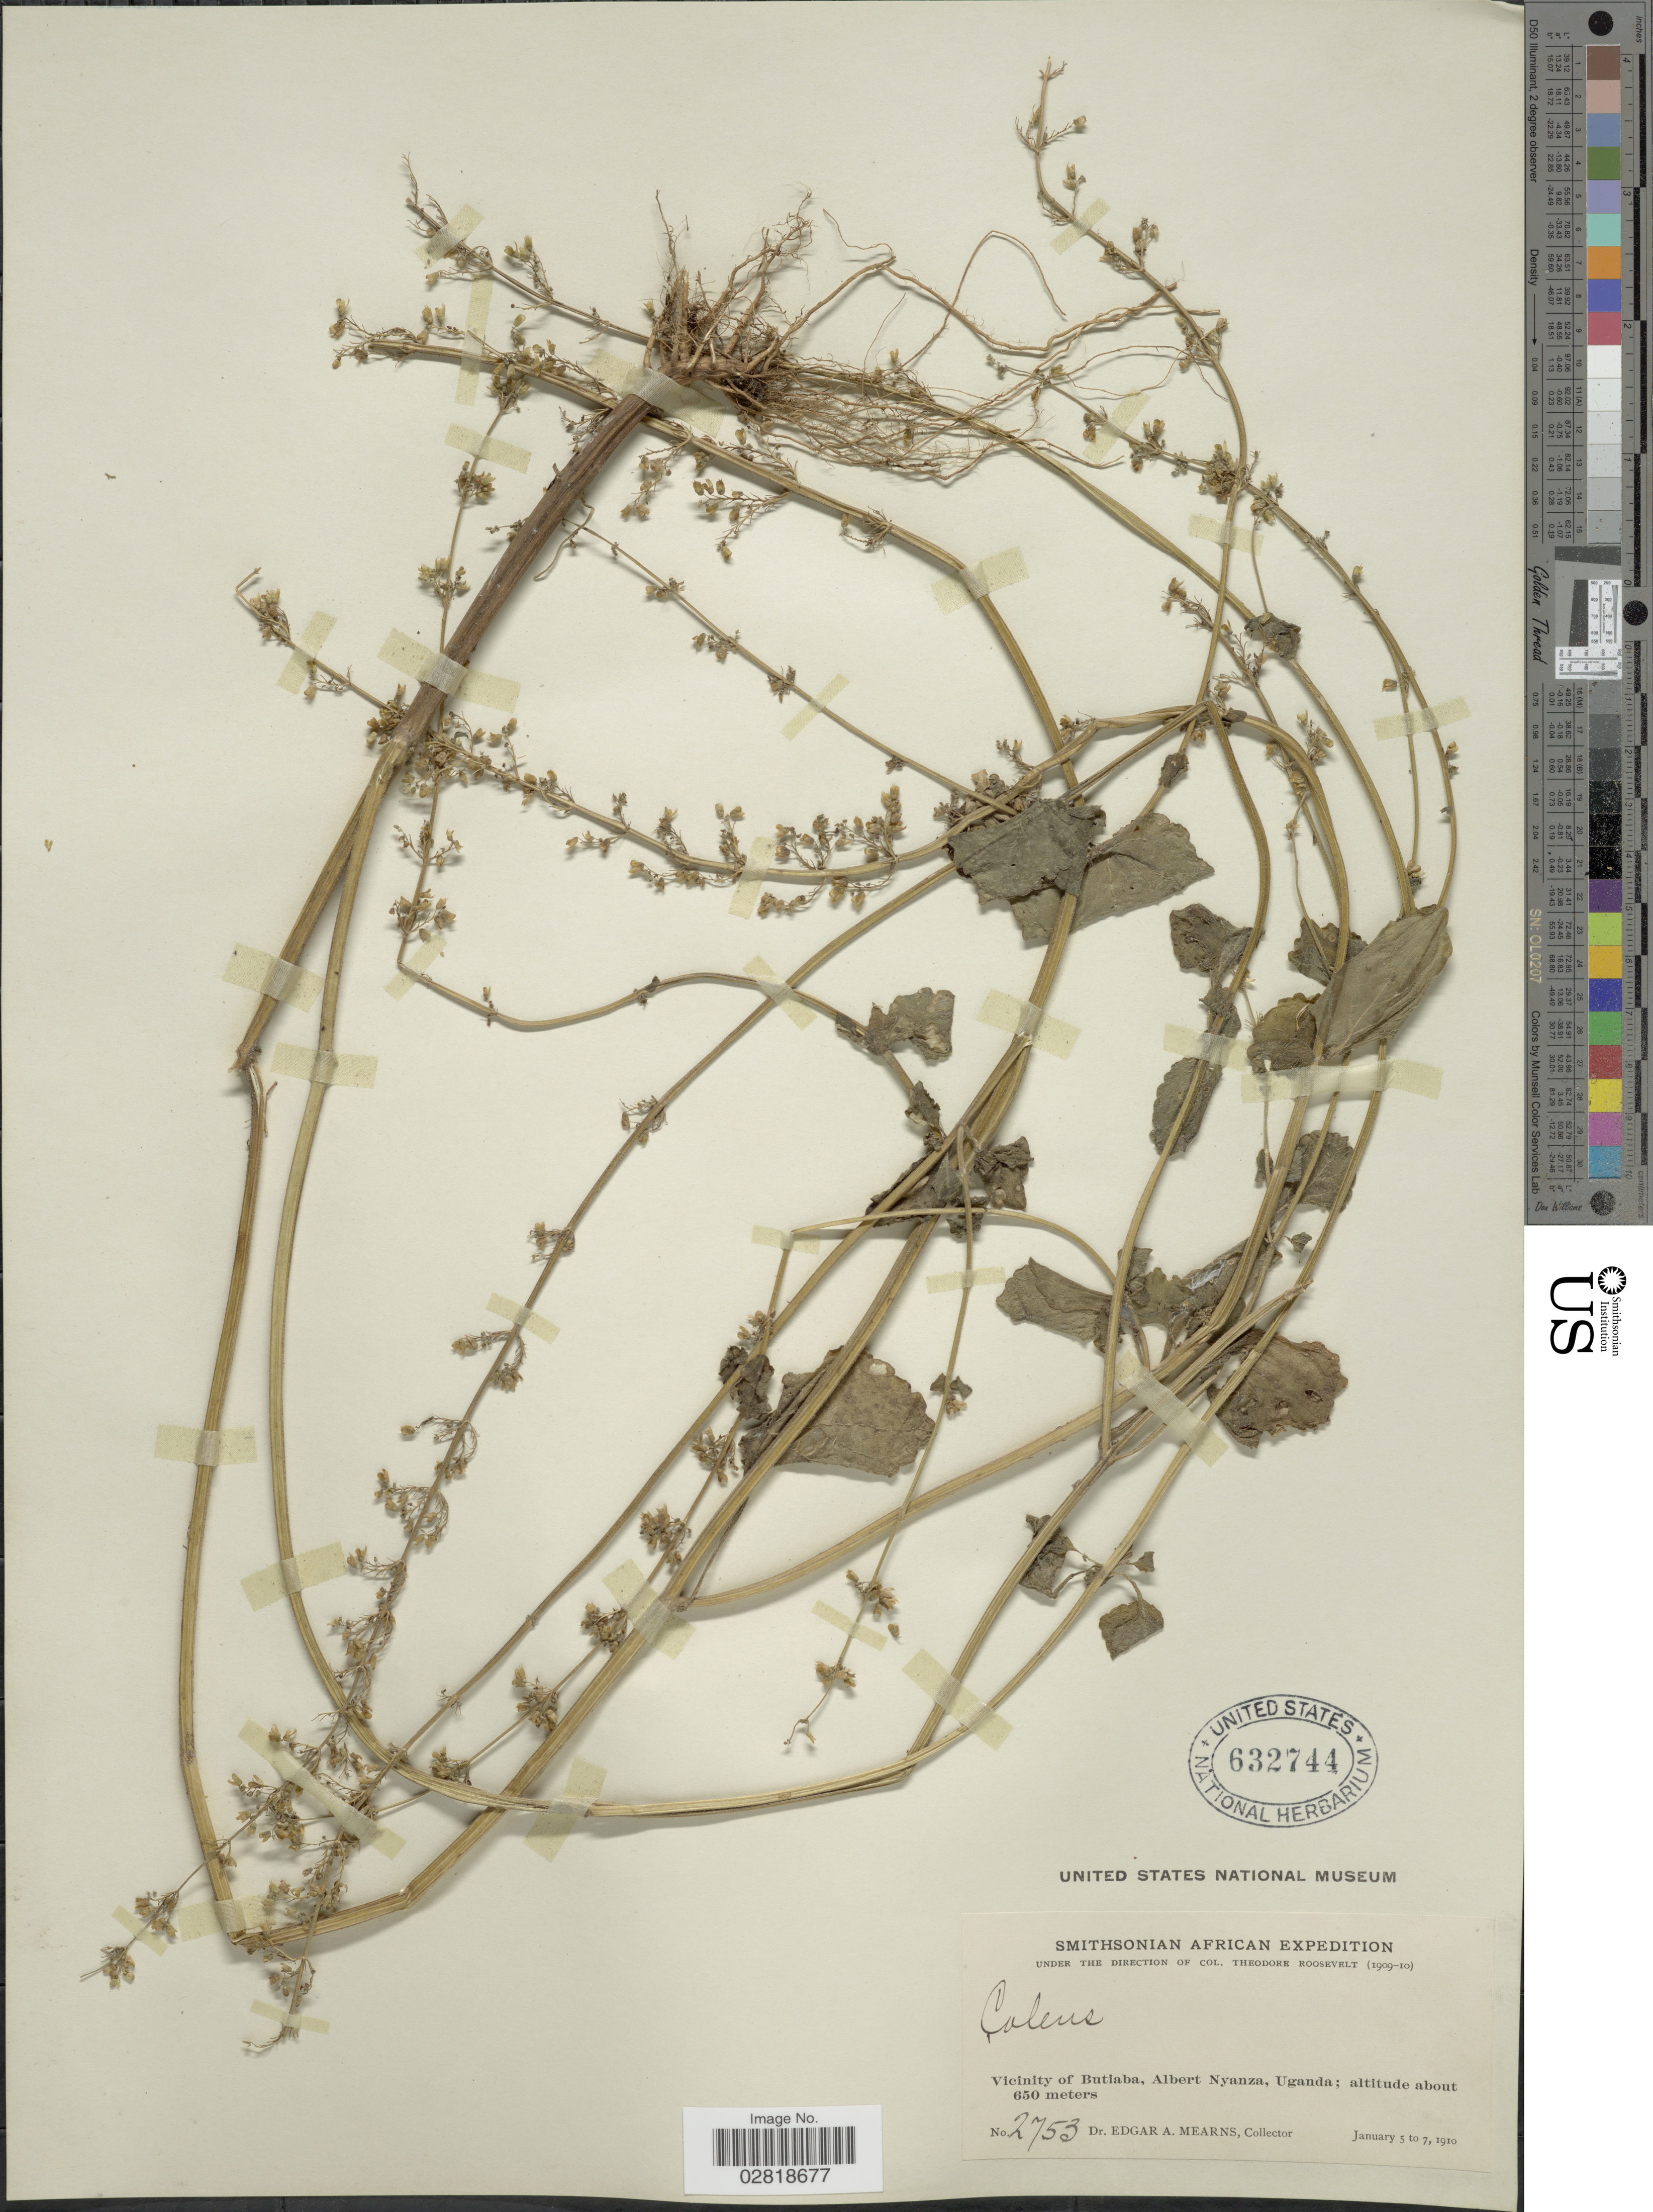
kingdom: Plantae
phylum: Tracheophyta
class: Magnoliopsida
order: Lamiales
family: Lamiaceae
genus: Plectranthus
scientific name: Plectranthus sp.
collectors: E. A. Mearns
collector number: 2753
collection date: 1910-01-05/1910-01-07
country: Uganda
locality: Vicinity of Butiaba, Albert Nyanza.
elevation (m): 650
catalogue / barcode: US 632744